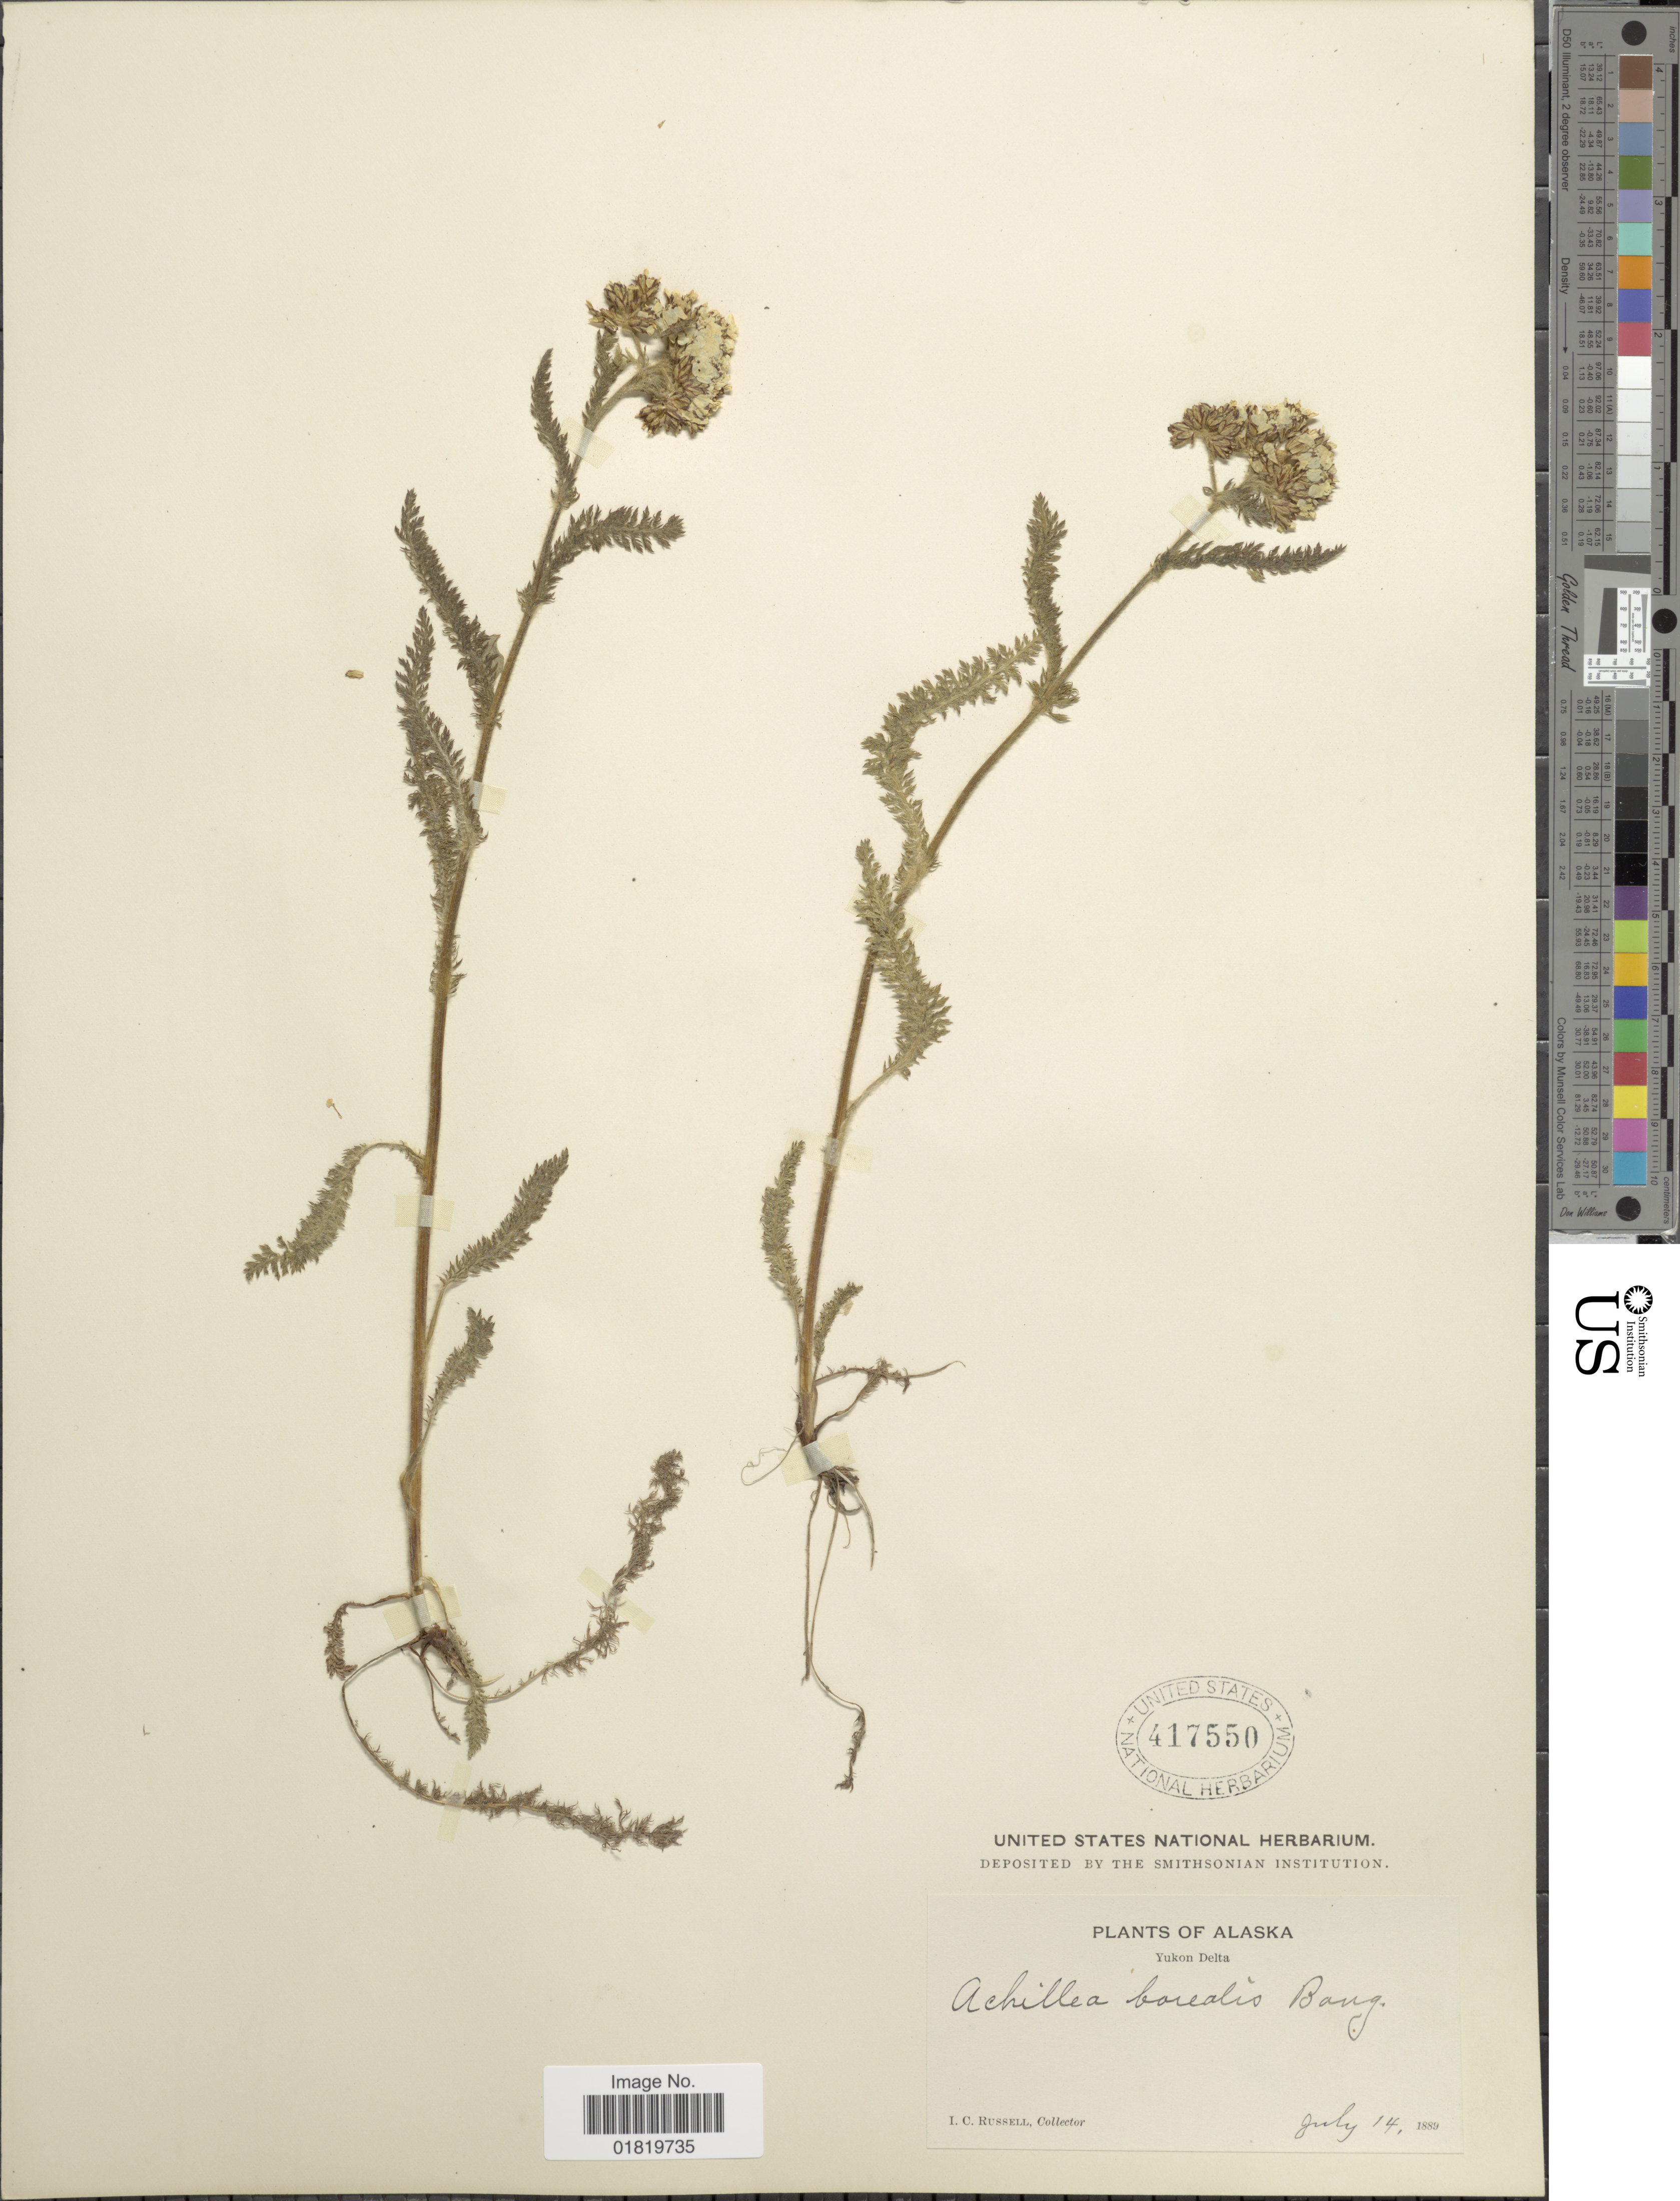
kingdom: Plantae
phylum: Tracheophyta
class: Magnoliopsida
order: Asterales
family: Asteraceae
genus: Achillea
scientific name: Achillea borealis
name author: Bong.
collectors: I. C. Russell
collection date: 1889-07-14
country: United States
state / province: Alaska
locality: Yukon Delta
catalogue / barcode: US 417550